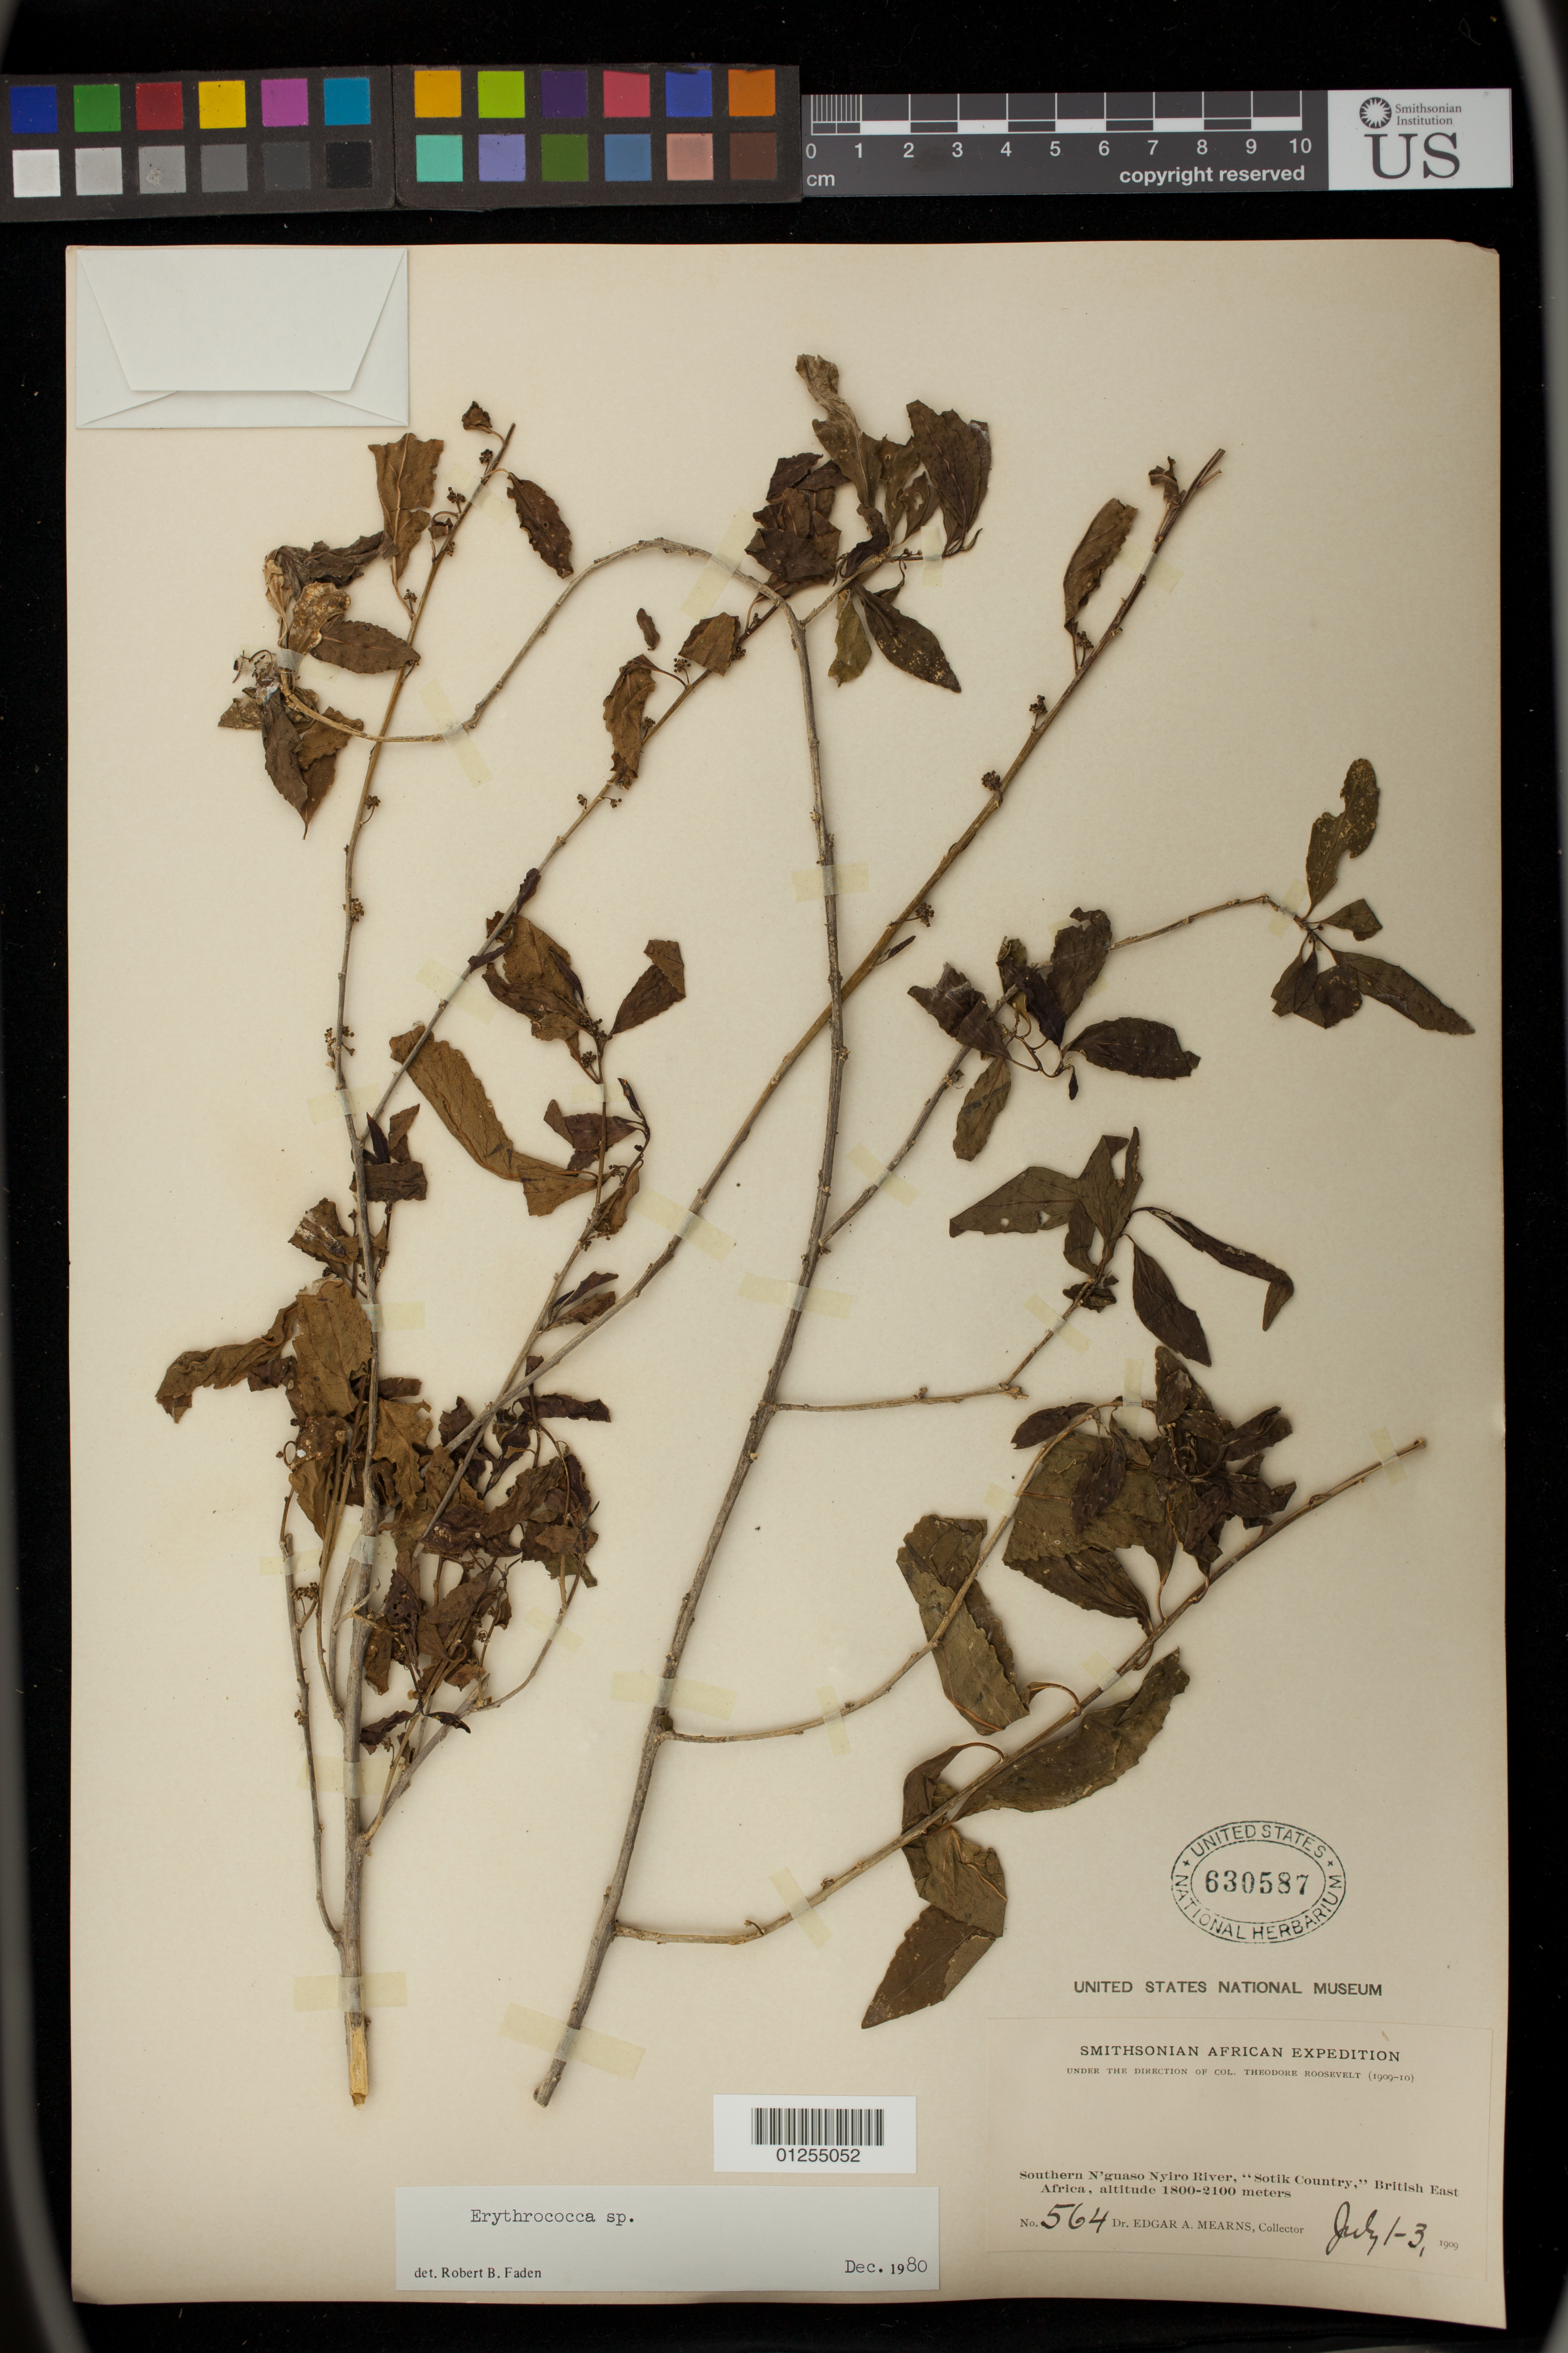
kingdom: Plantae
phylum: Tracheophyta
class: Magnoliopsida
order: Malpighiales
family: Euphorbiaceae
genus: Erythrococca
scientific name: Erythrococca sp.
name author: Benth.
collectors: E. A. Mearns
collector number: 564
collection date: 1909-07-01/1909-07-03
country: Kenya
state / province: Nyeri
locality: Southern N'guaso Nyiro River, "Sotik Country"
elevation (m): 1800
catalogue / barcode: US 630587